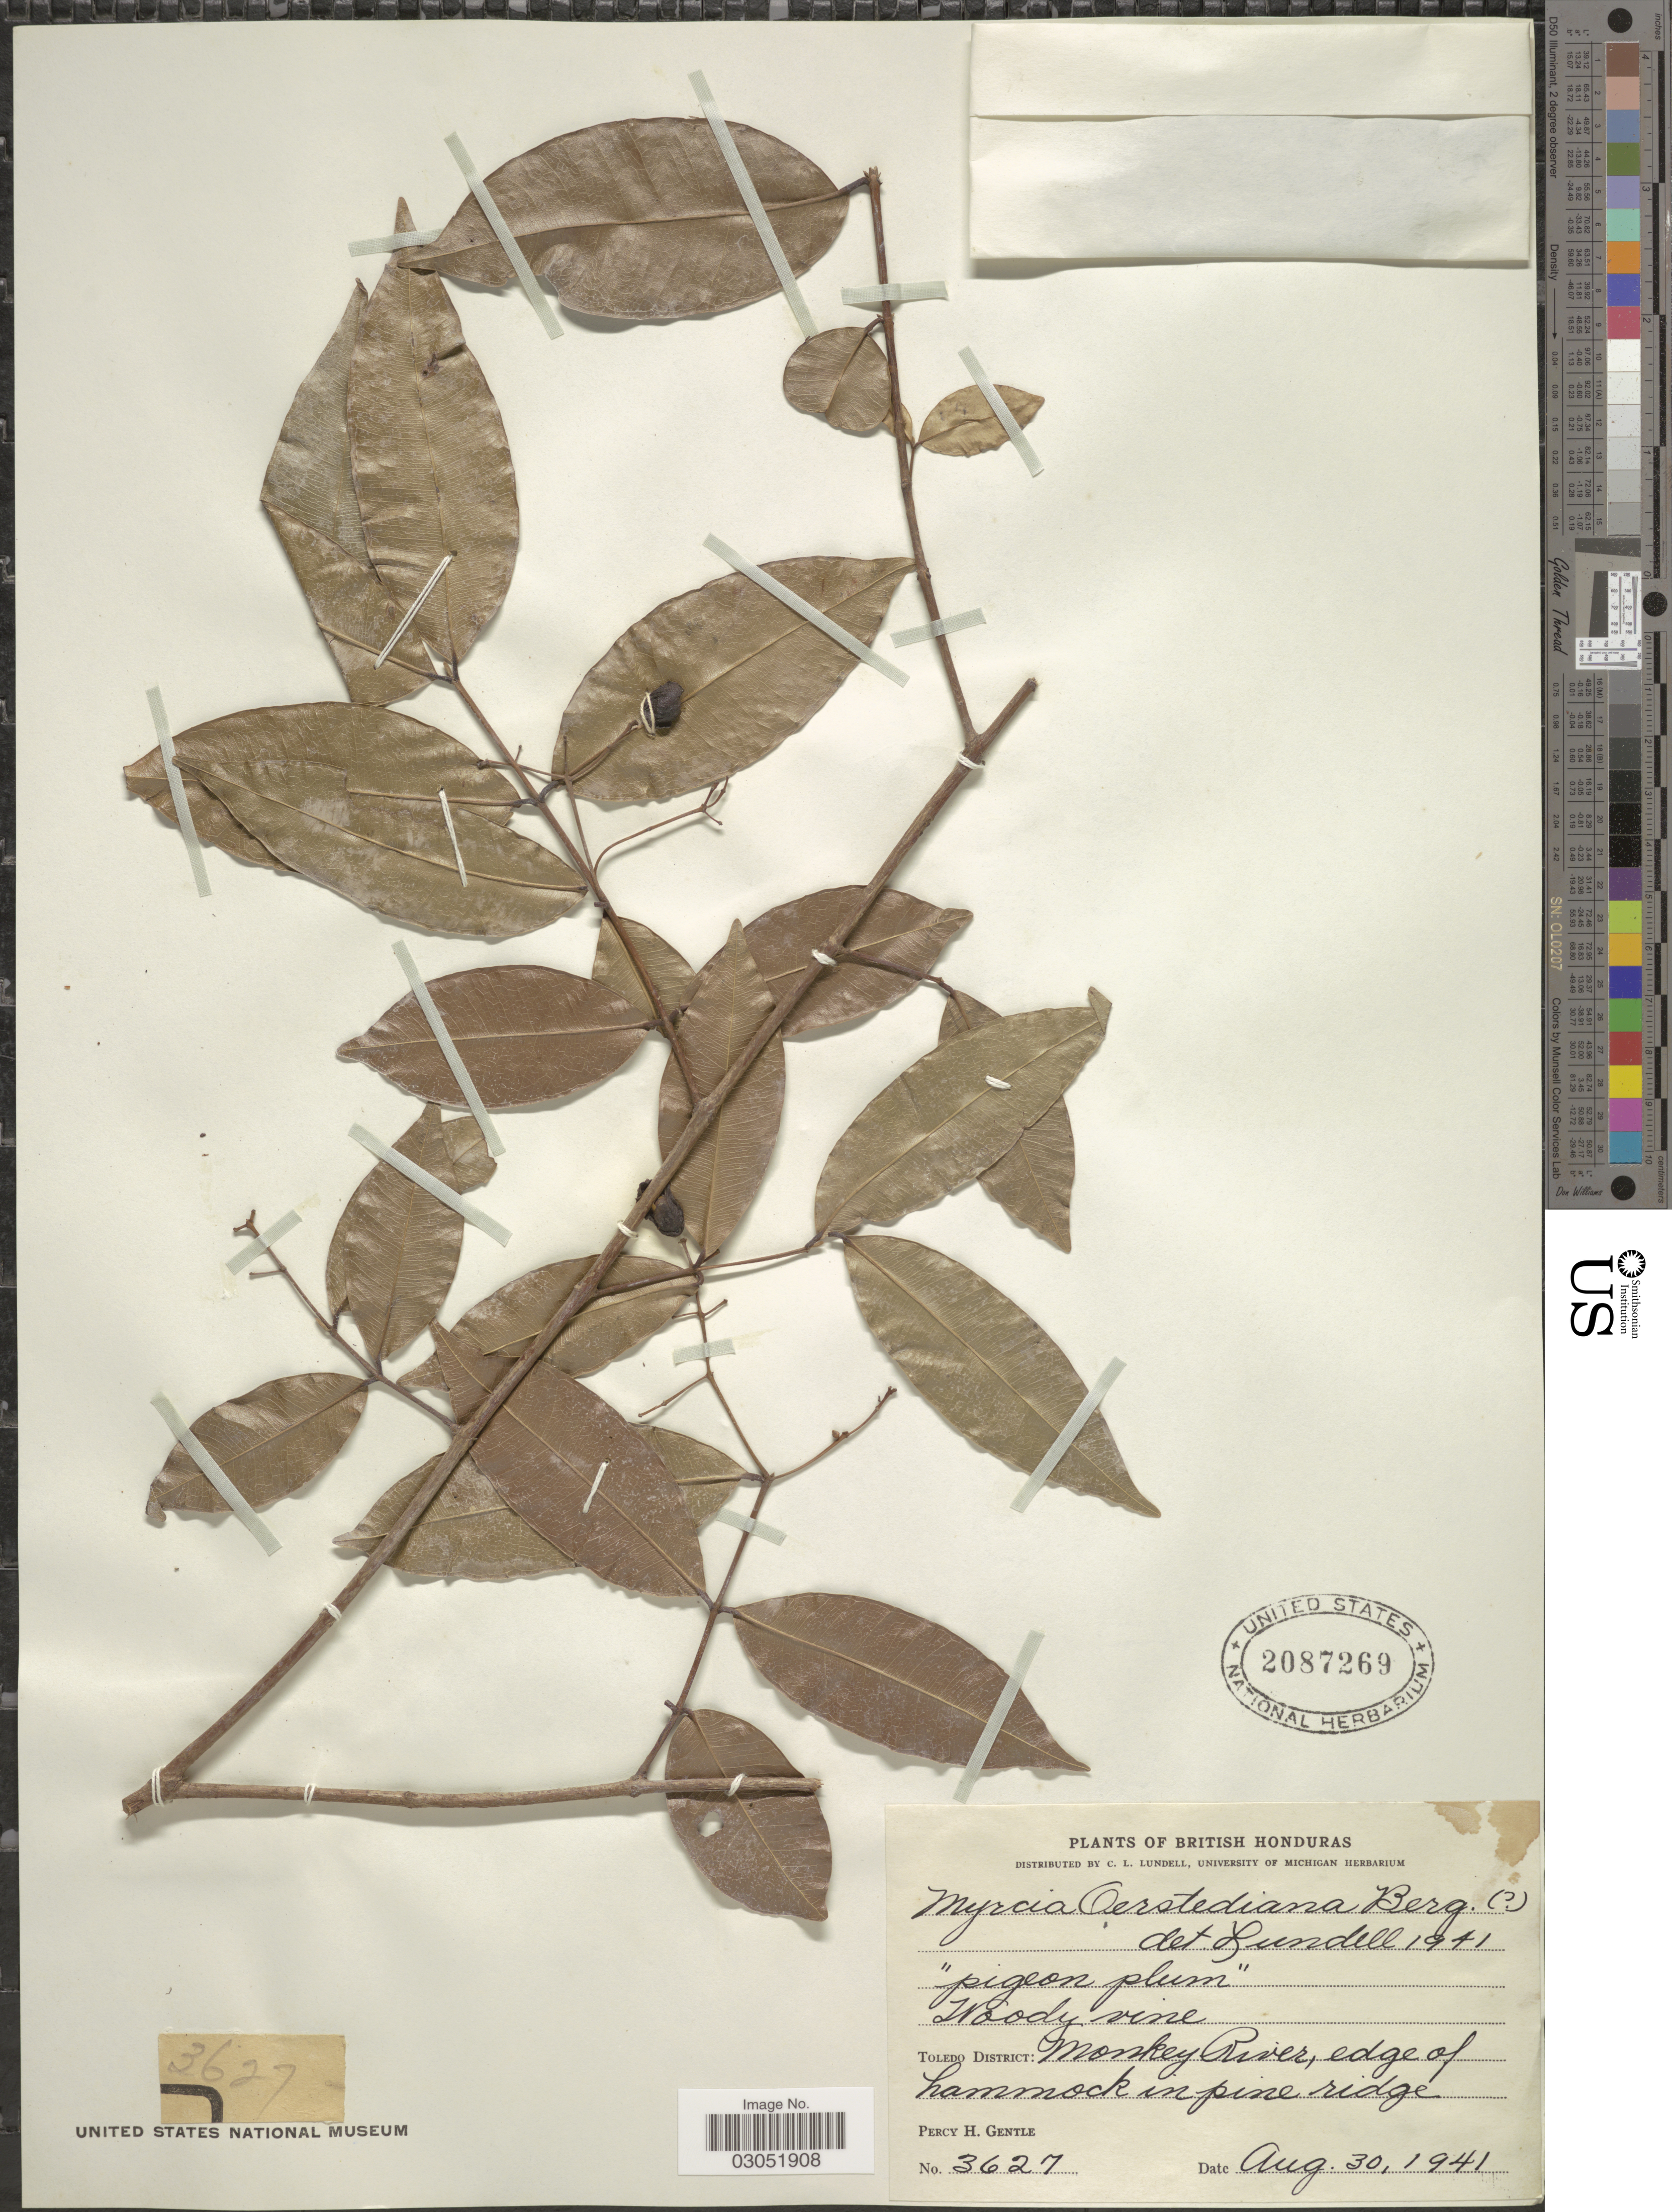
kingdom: Plantae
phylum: Tracheophyta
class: Magnoliopsida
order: Myrtales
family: Myrtaceae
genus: Myrcia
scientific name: Myrcia splendens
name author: (Sw.) DC.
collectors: P. H. Gentle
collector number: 3627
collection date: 1941-08-30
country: Belize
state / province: Toledo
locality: British Honduras. Toledo District: Monkey River, edge of hammock in pine ridge.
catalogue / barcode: US 2087269